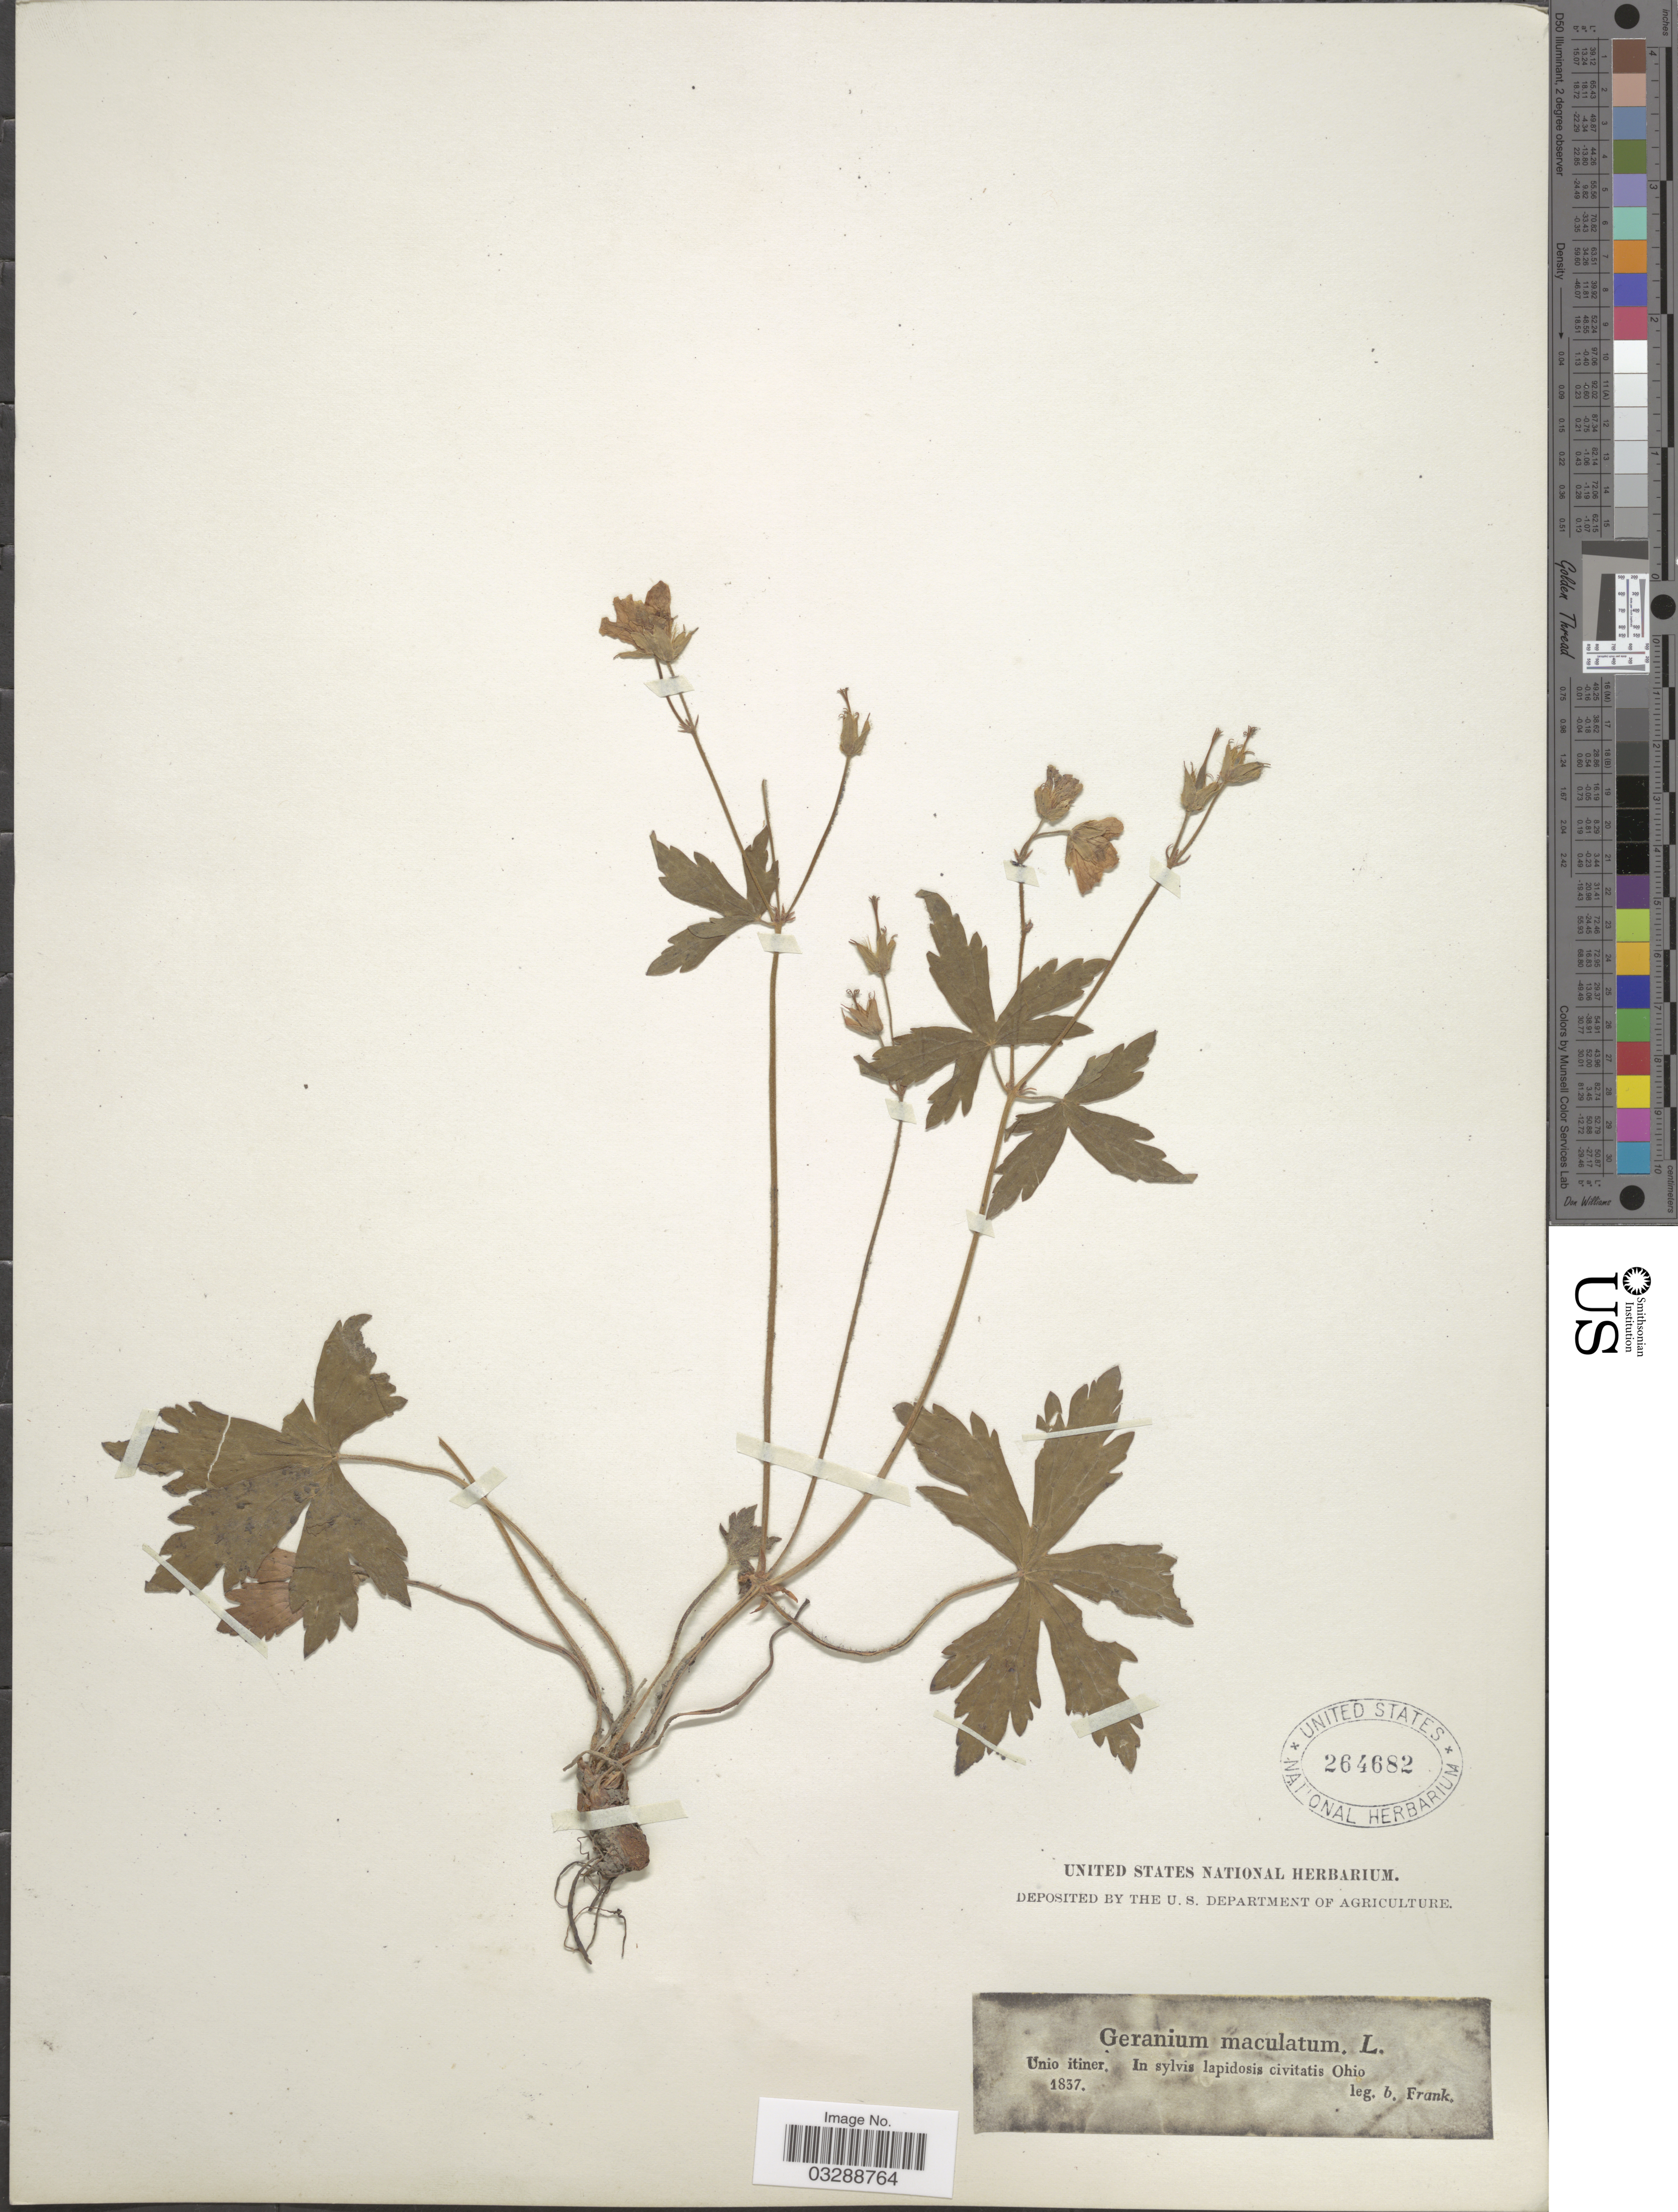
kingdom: Plantae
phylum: Tracheophyta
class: Magnoliopsida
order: Geraniales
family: Geraniaceae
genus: Geranium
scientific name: Geranium maculatum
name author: L.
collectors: B. Frank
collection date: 1837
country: United States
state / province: Ohio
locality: Unio itiner. In sylvis lapidosis civitatis Ohio.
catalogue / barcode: US 264682